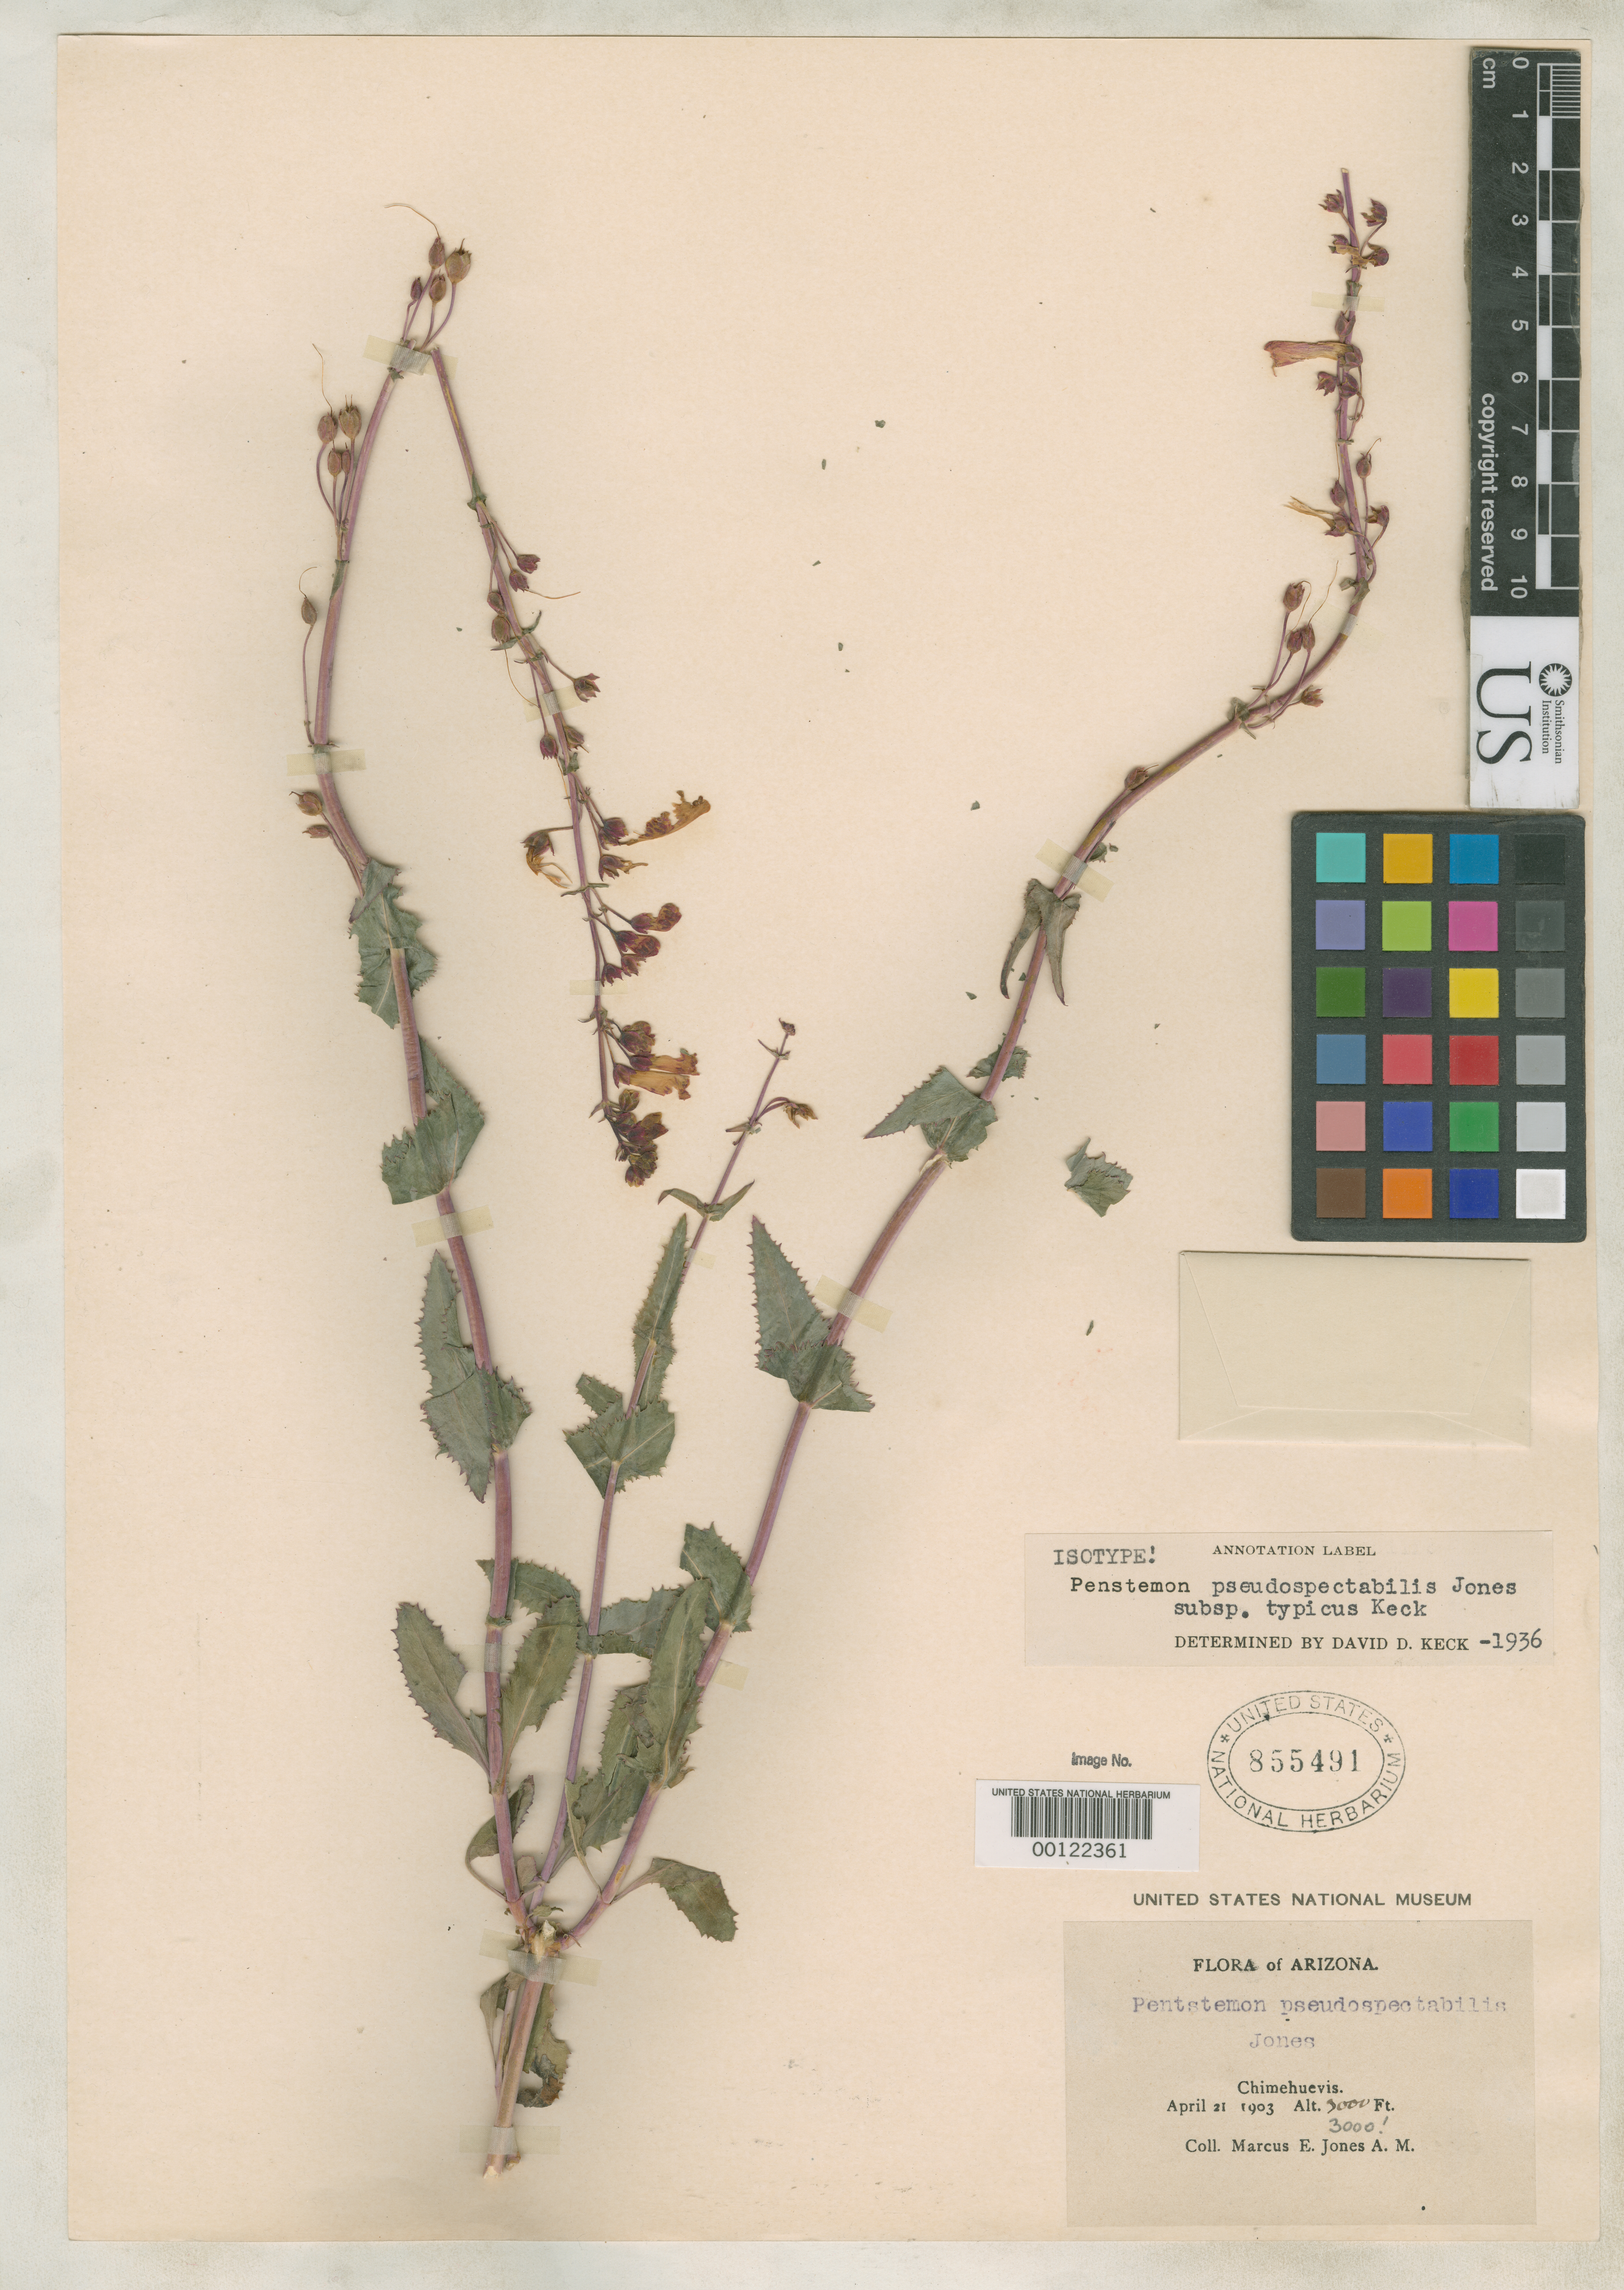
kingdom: Plantae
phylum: Tracheophyta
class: Magnoliopsida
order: Lamiales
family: Plantaginaceae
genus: Penstemon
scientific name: Penstemon pseudospectabilis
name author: M.E. Jones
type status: Isotype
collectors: M. E. Jones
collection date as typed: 23 Apr 1903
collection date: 1903-04-23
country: United States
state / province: Arizona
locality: Chimihuevis Mountains; alt. 3000 ft.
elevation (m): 914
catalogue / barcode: US 855491